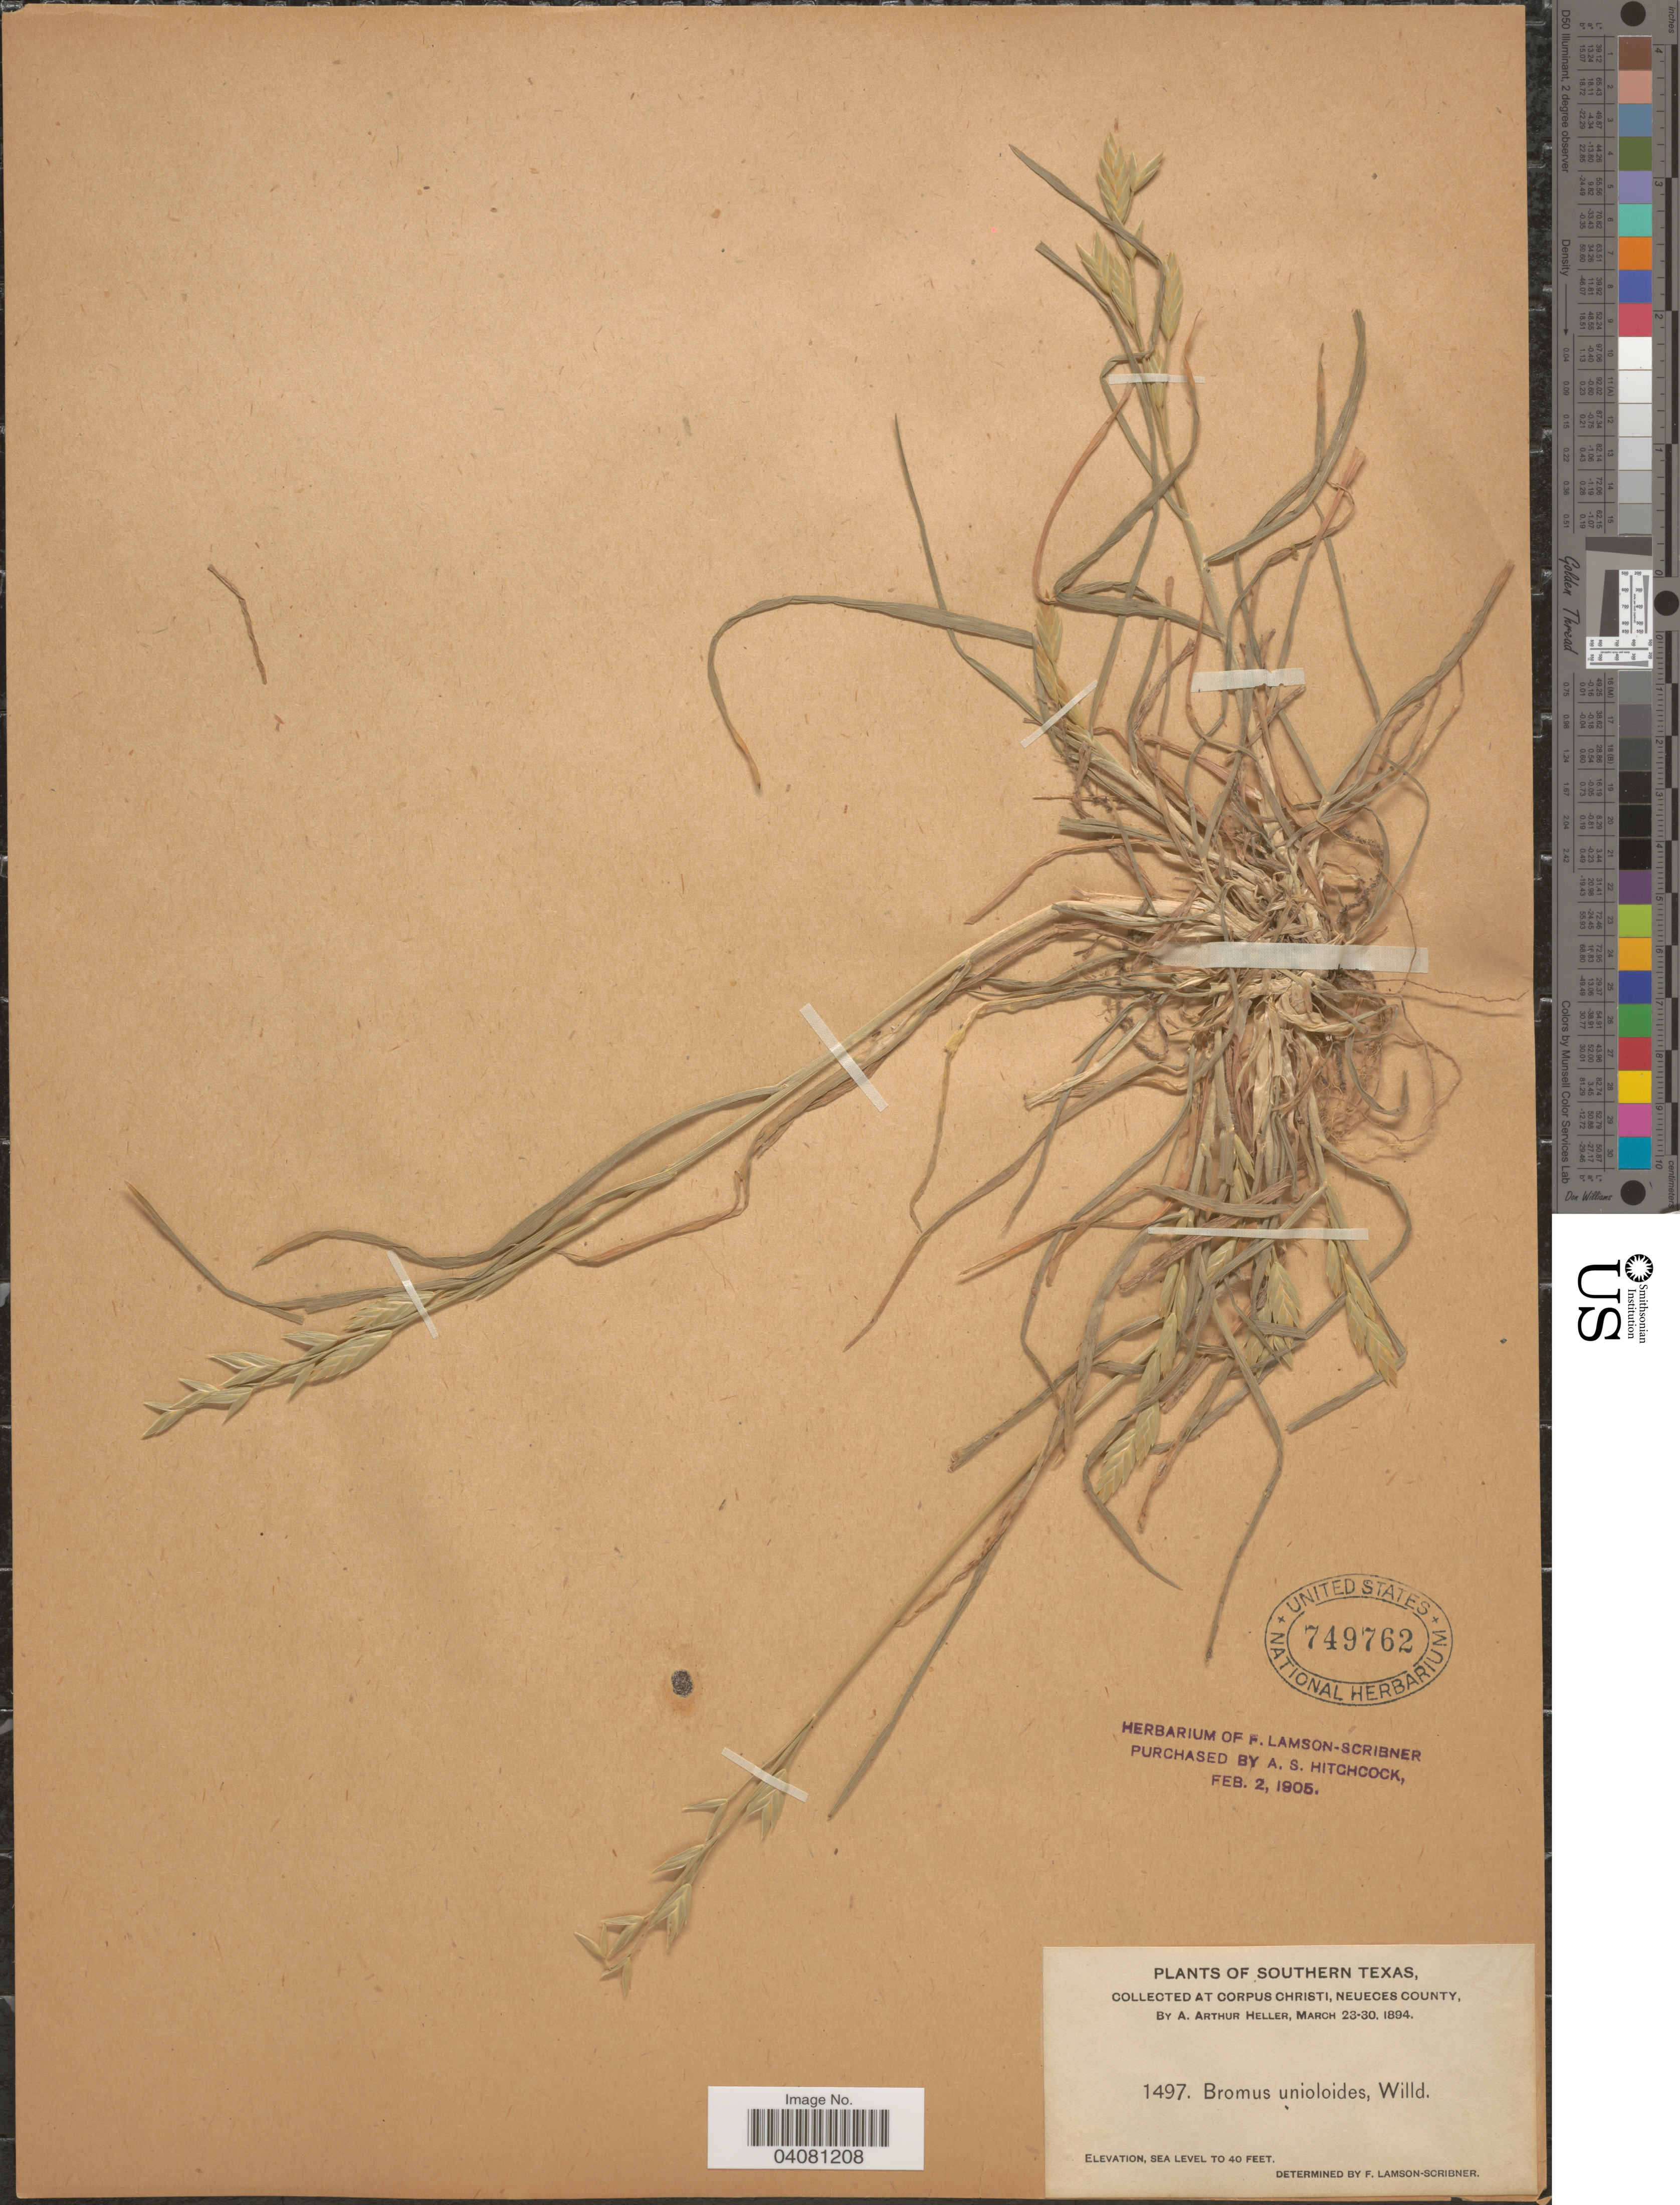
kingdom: Plantae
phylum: Tracheophyta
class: Liliopsida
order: Poales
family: Poaceae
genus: Bromus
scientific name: Bromus catharticus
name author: Vahl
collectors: A. A. Heller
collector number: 1497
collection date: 1894-03-23/1894-03-30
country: United States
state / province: Texas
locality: Southern Texas. At Corpus Christi, Neueces County.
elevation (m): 0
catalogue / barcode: US 749762